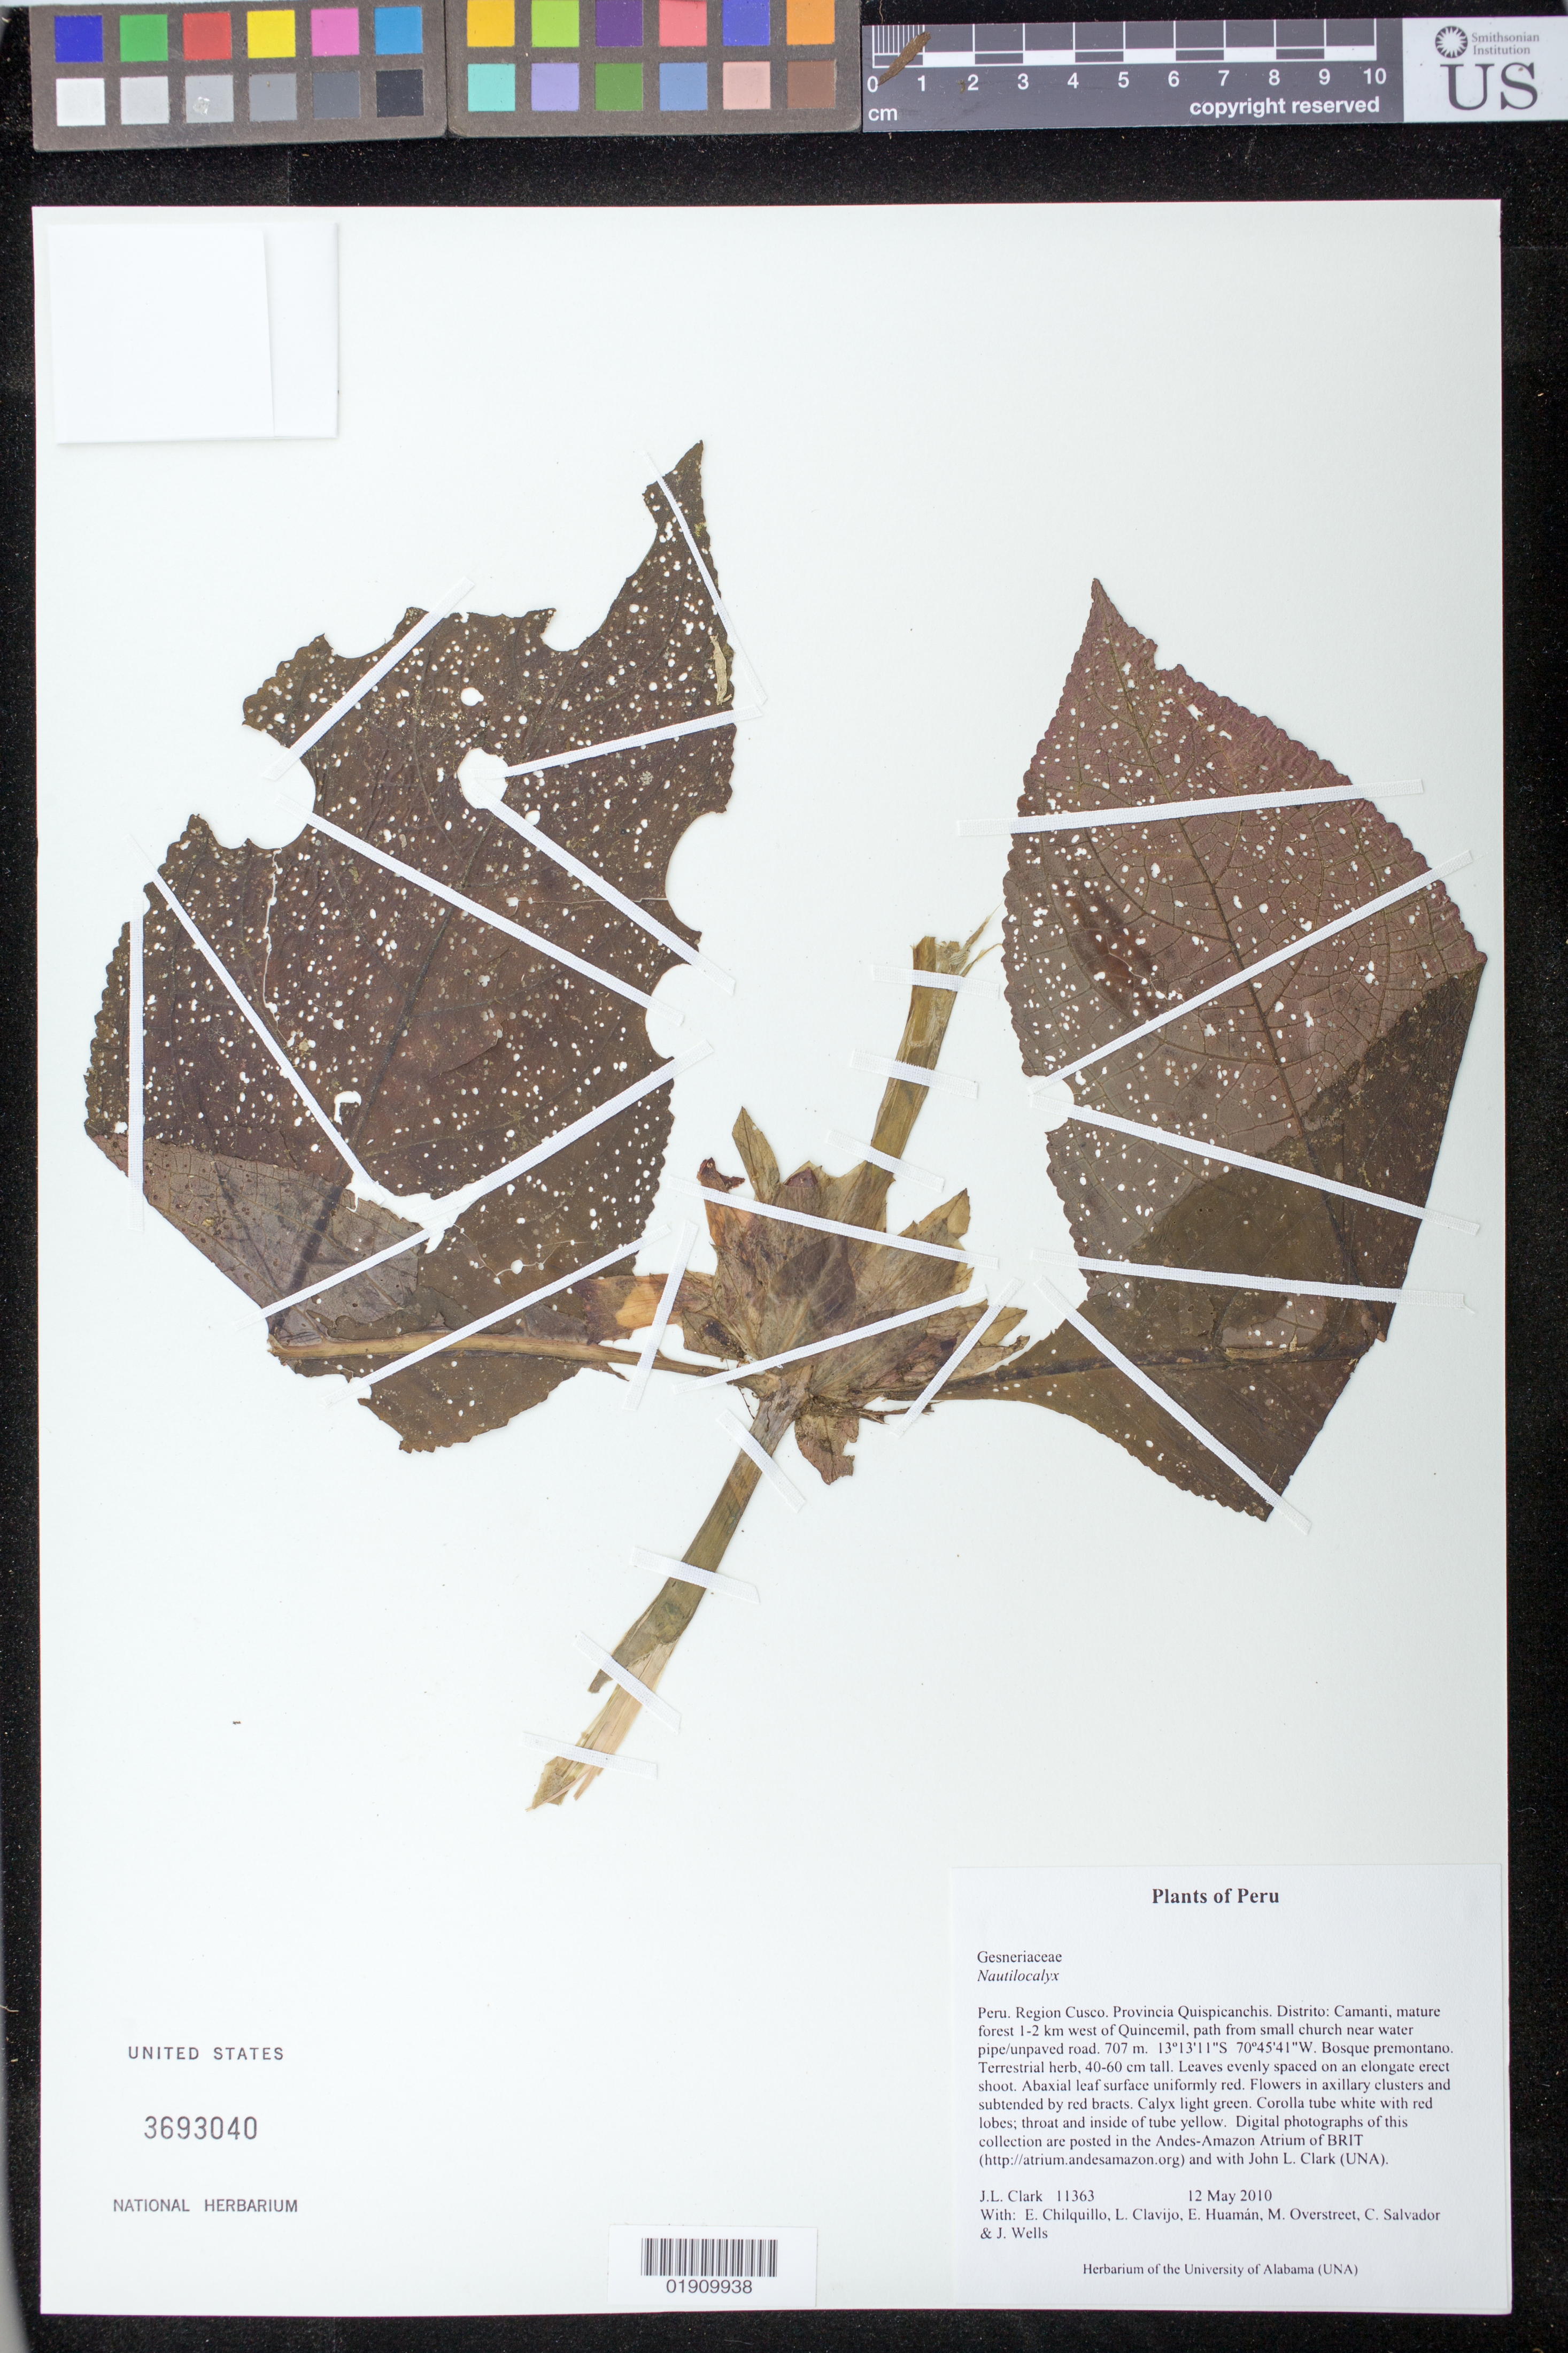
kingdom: Plantae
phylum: Tracheophyta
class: Magnoliopsida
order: Lamiales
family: Gesneriaceae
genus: Nautilocalyx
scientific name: Nautilocalyx sp.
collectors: J. L. Clark, E. Chilquillo, L. Clavijo, E. Huamán, M. Overstreet & C. Salvador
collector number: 11363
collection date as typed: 12 May 2010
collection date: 2010-05-12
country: Peru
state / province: Cusco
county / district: Quispicanchis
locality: Distrito: Camanti, mature forest 1-2 km west of Quincemil, path from small church near water pipe/unpaved road.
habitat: Bosque premontano.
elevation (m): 707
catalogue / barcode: US 3693040